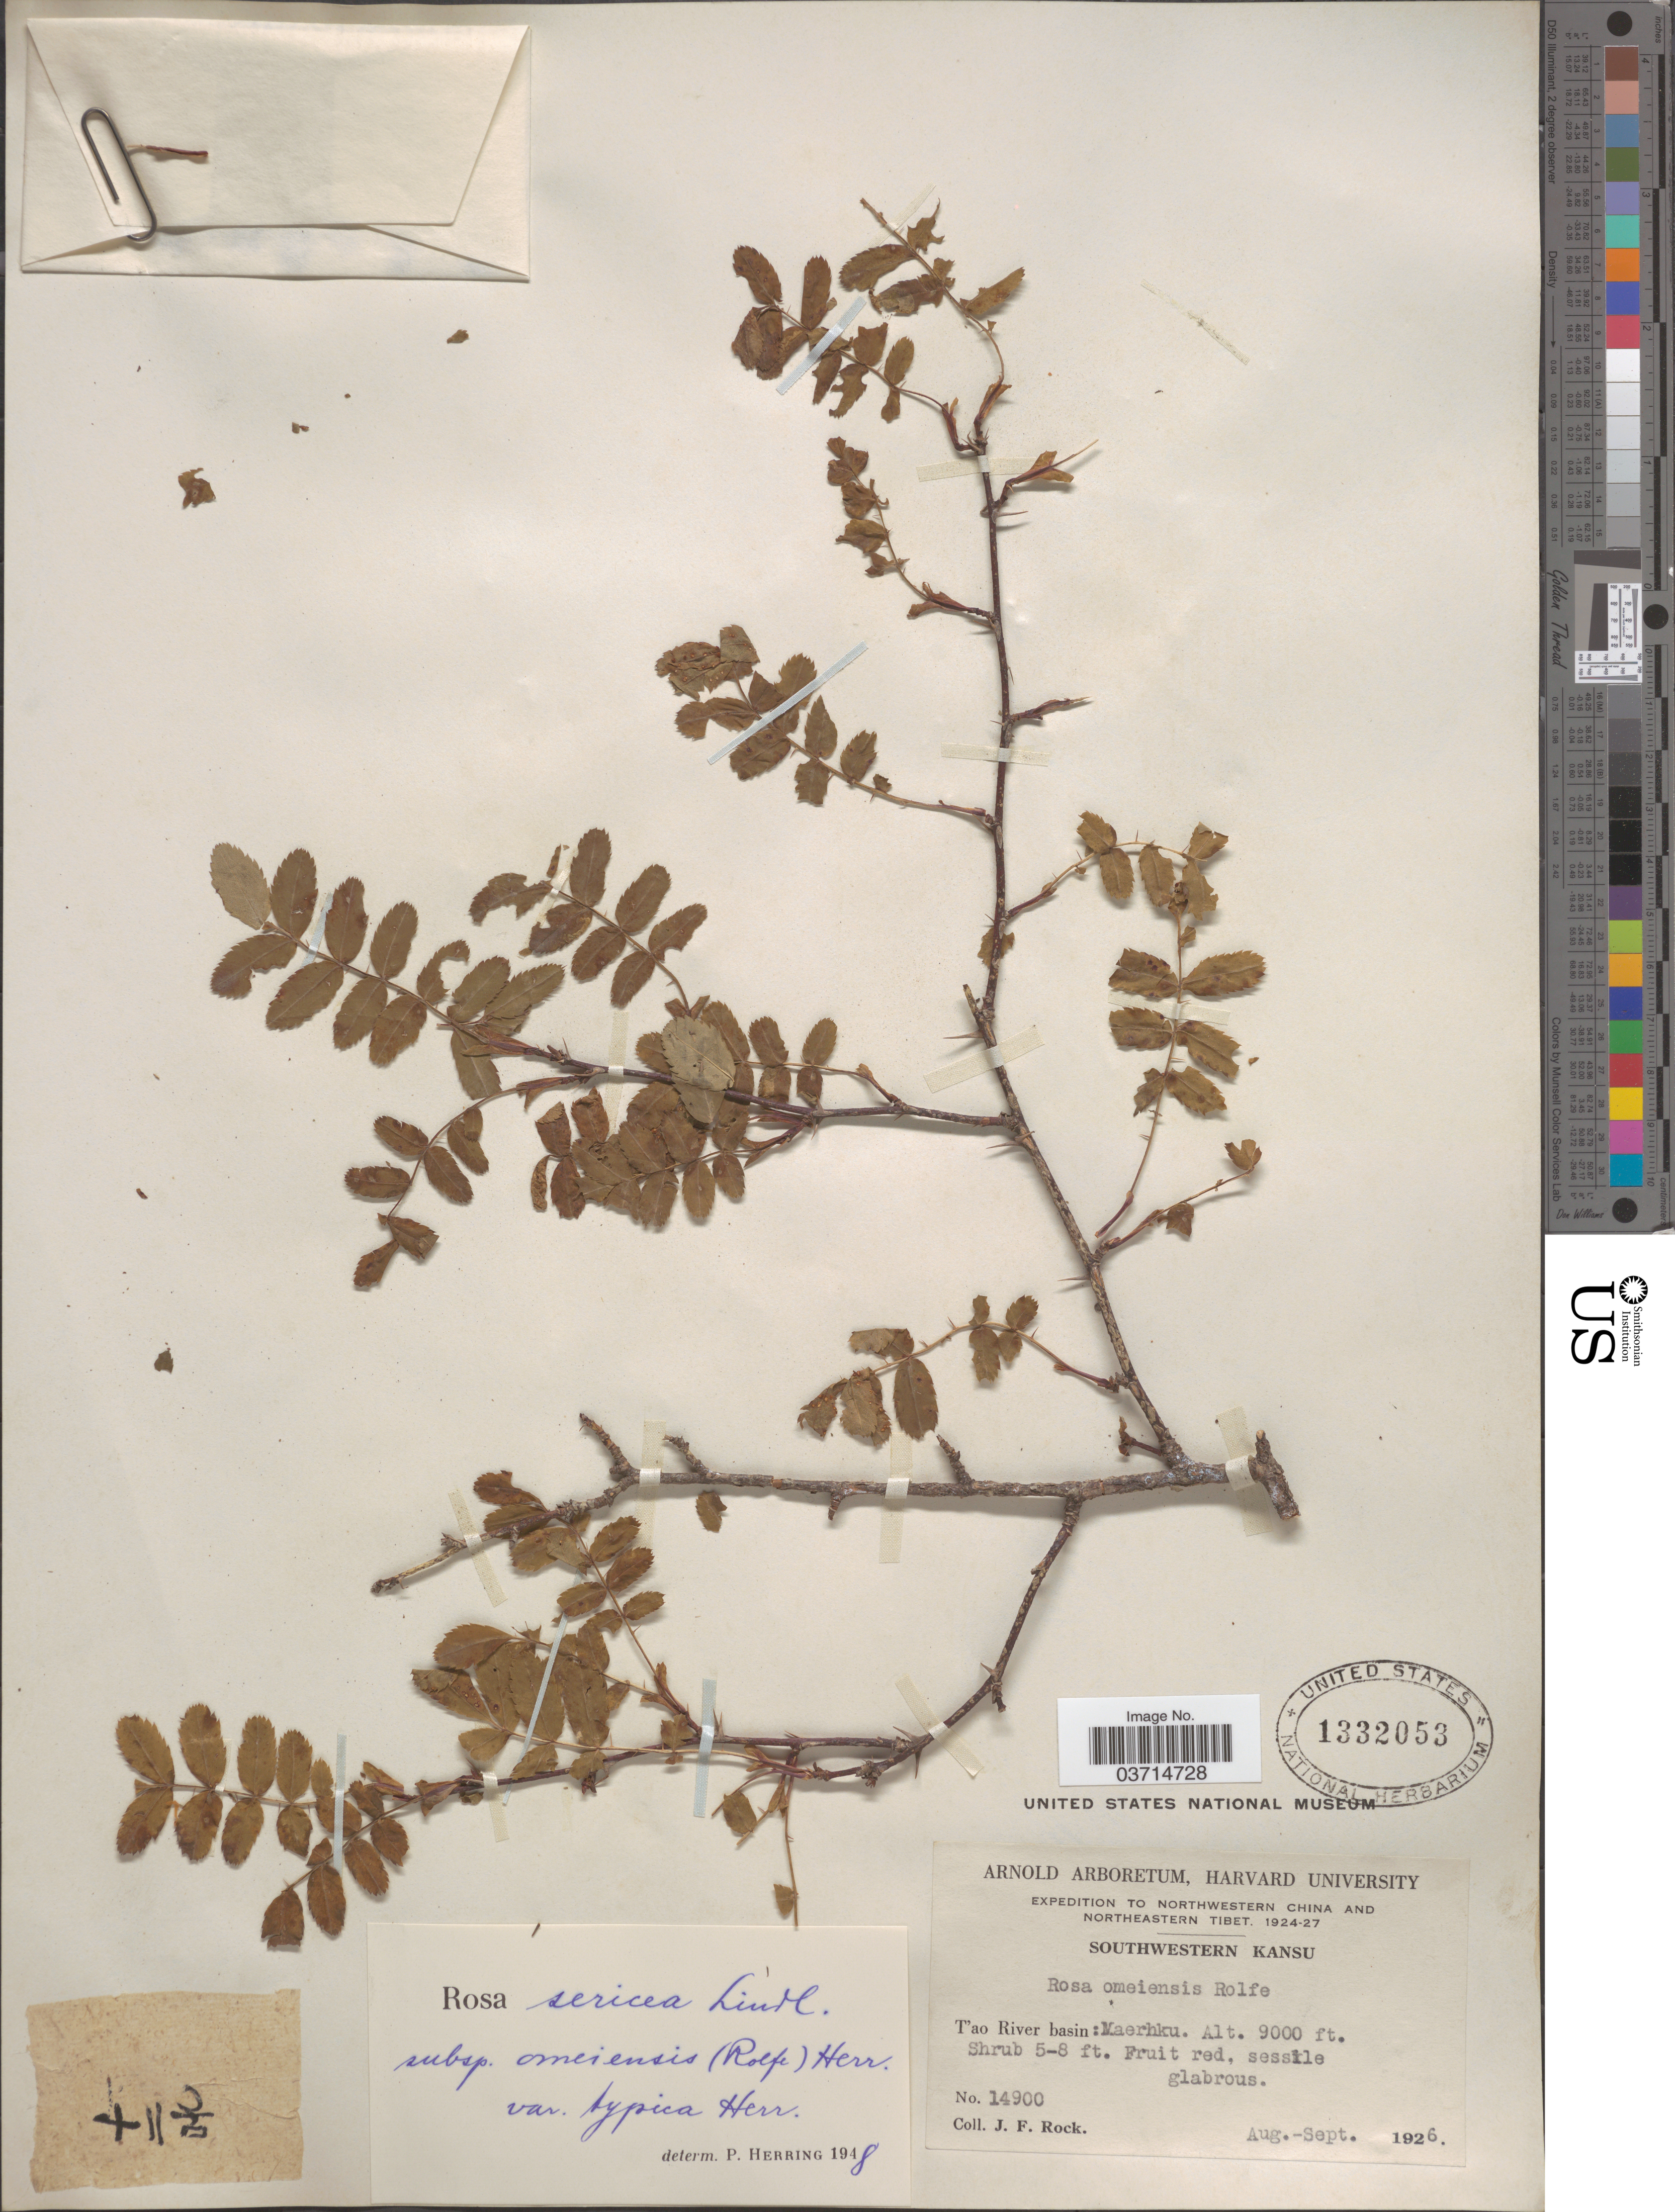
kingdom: Plantae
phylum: Tracheophyta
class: Magnoliopsida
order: Rosales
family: Rosaceae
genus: Rosa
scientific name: Rosa omeiensis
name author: Rolfe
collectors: J. Rock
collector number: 14900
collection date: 1926-08/1926-09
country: China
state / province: Gansu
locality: Northwestern China. Southwestern Kansu. T'ao River basin: Maerhku.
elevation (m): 2743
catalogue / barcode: US 1332053